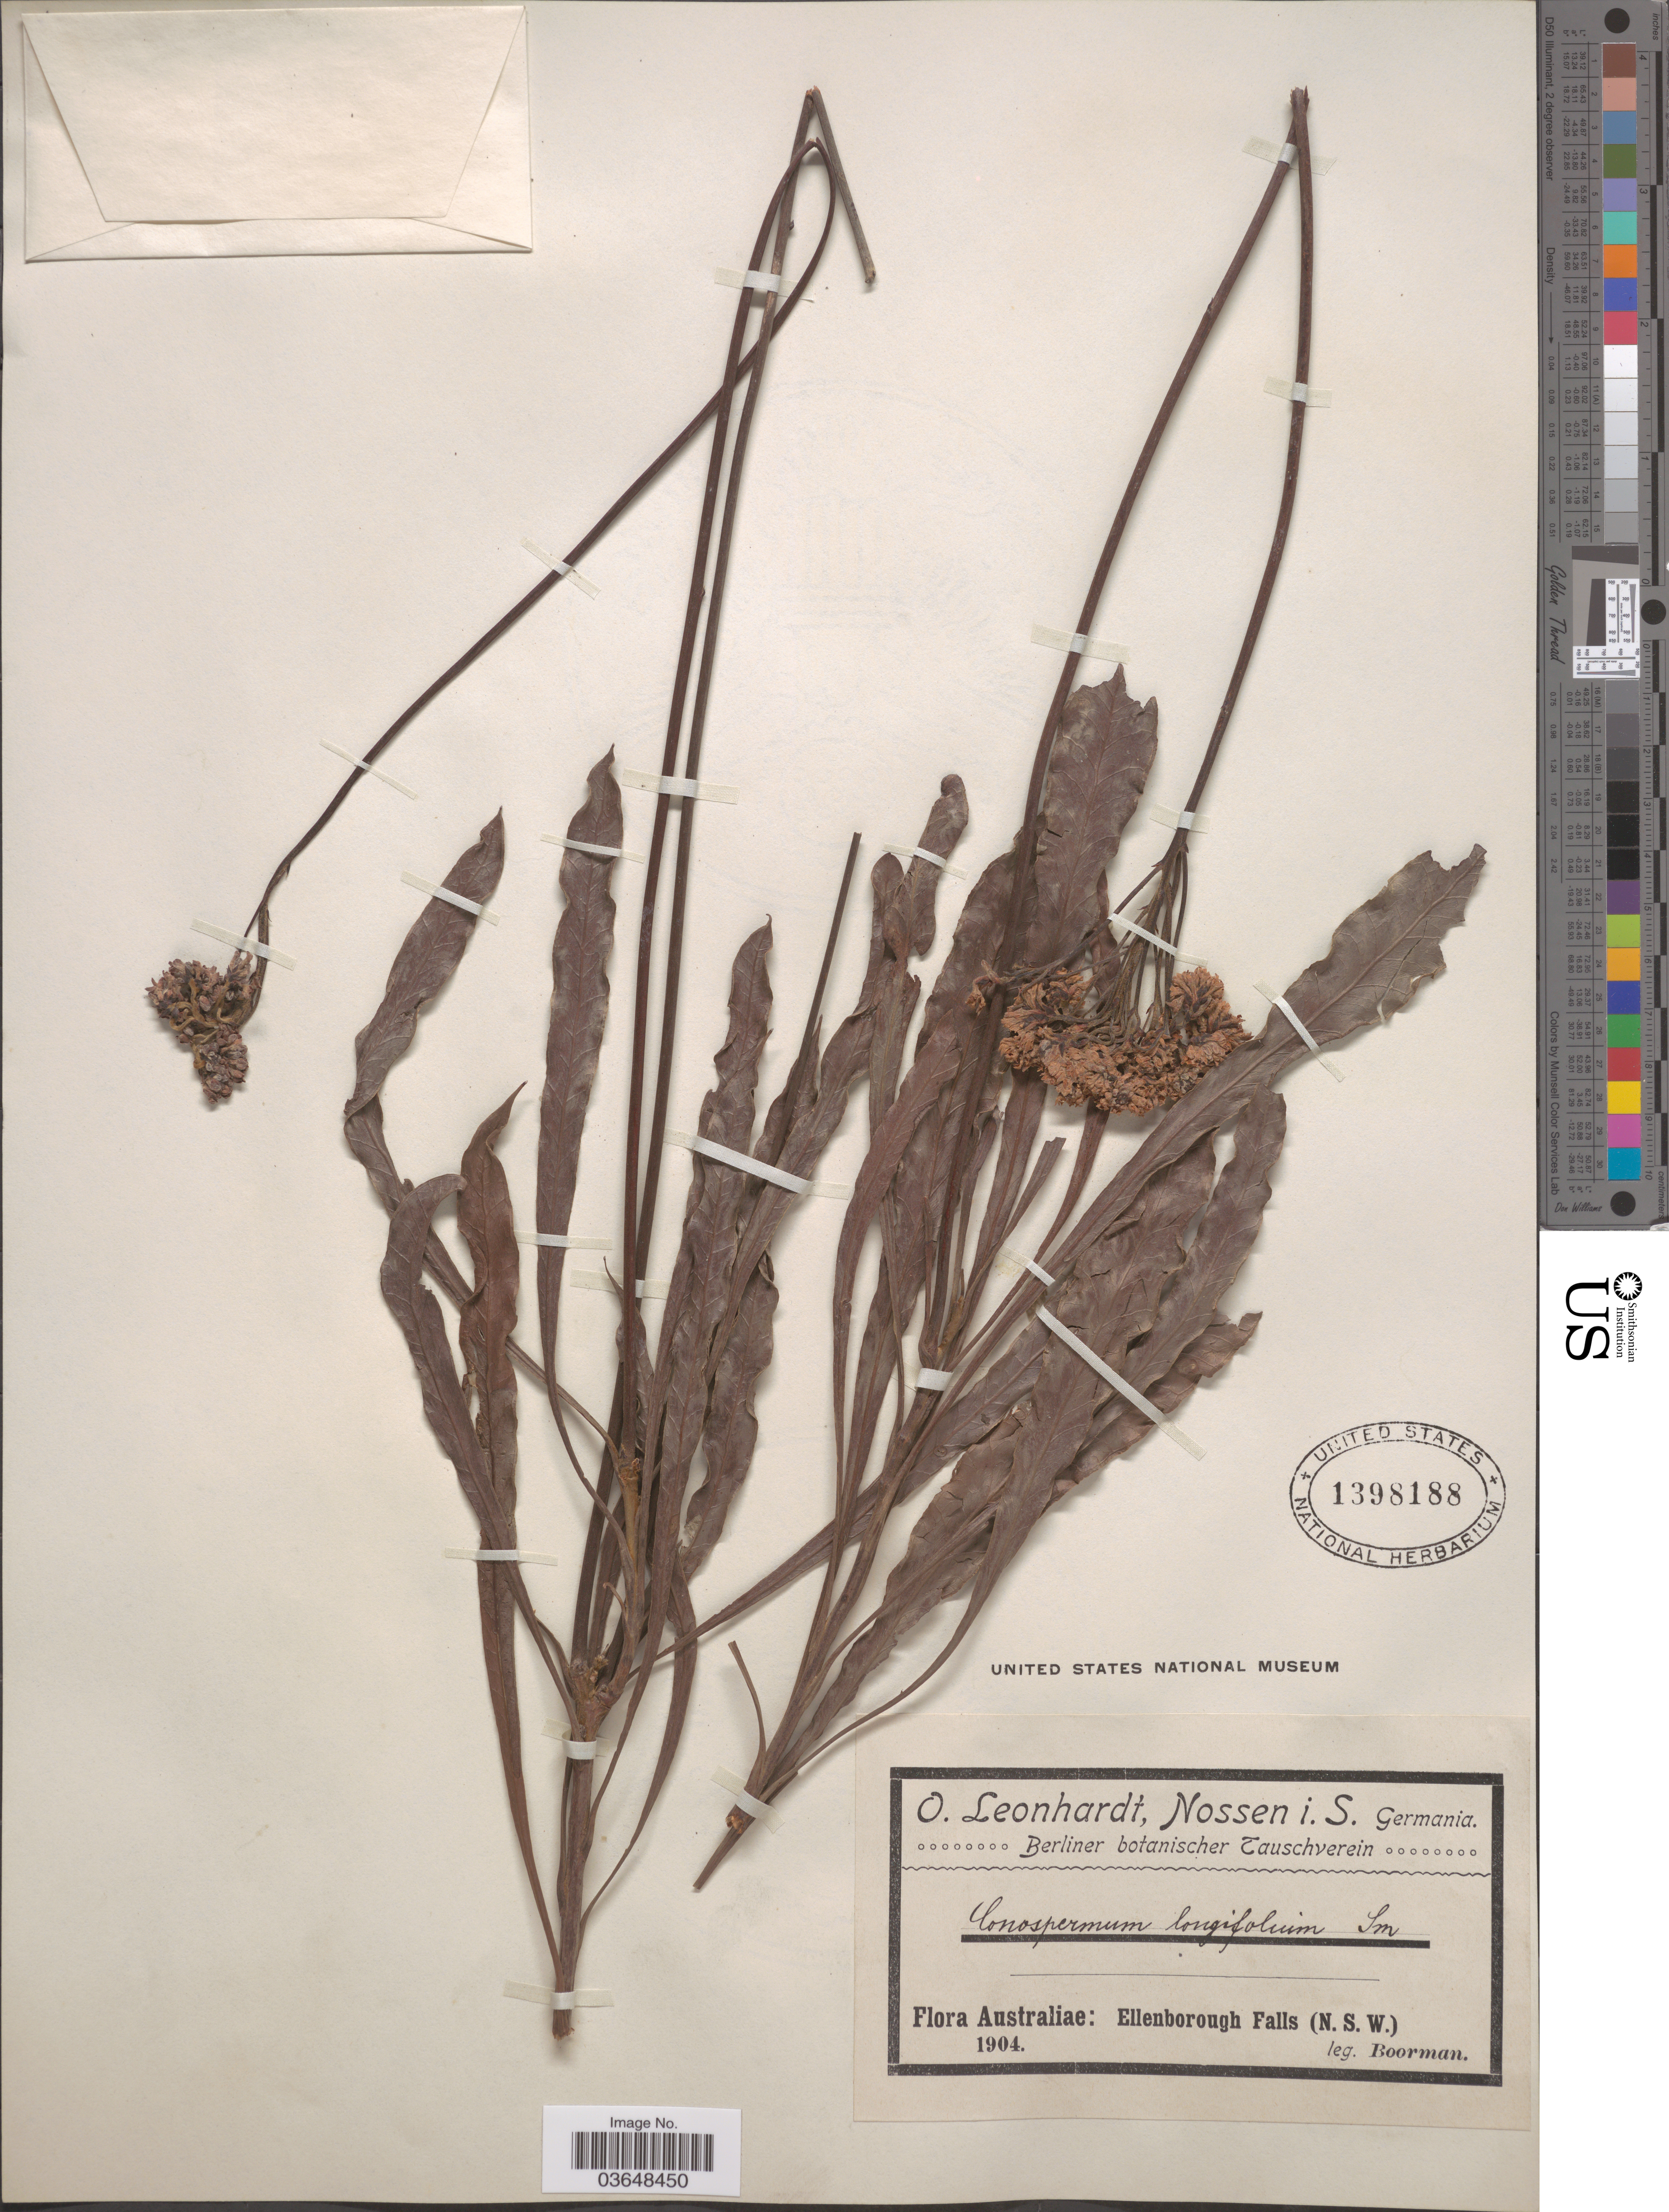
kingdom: Plantae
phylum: Tracheophyta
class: Magnoliopsida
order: Proteales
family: Proteaceae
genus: Conospermum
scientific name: Conospermum longifolium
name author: Sm.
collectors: -. Boorman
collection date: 1904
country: Australia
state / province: New South Wales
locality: Ellenborough Falls.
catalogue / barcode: US 1398188